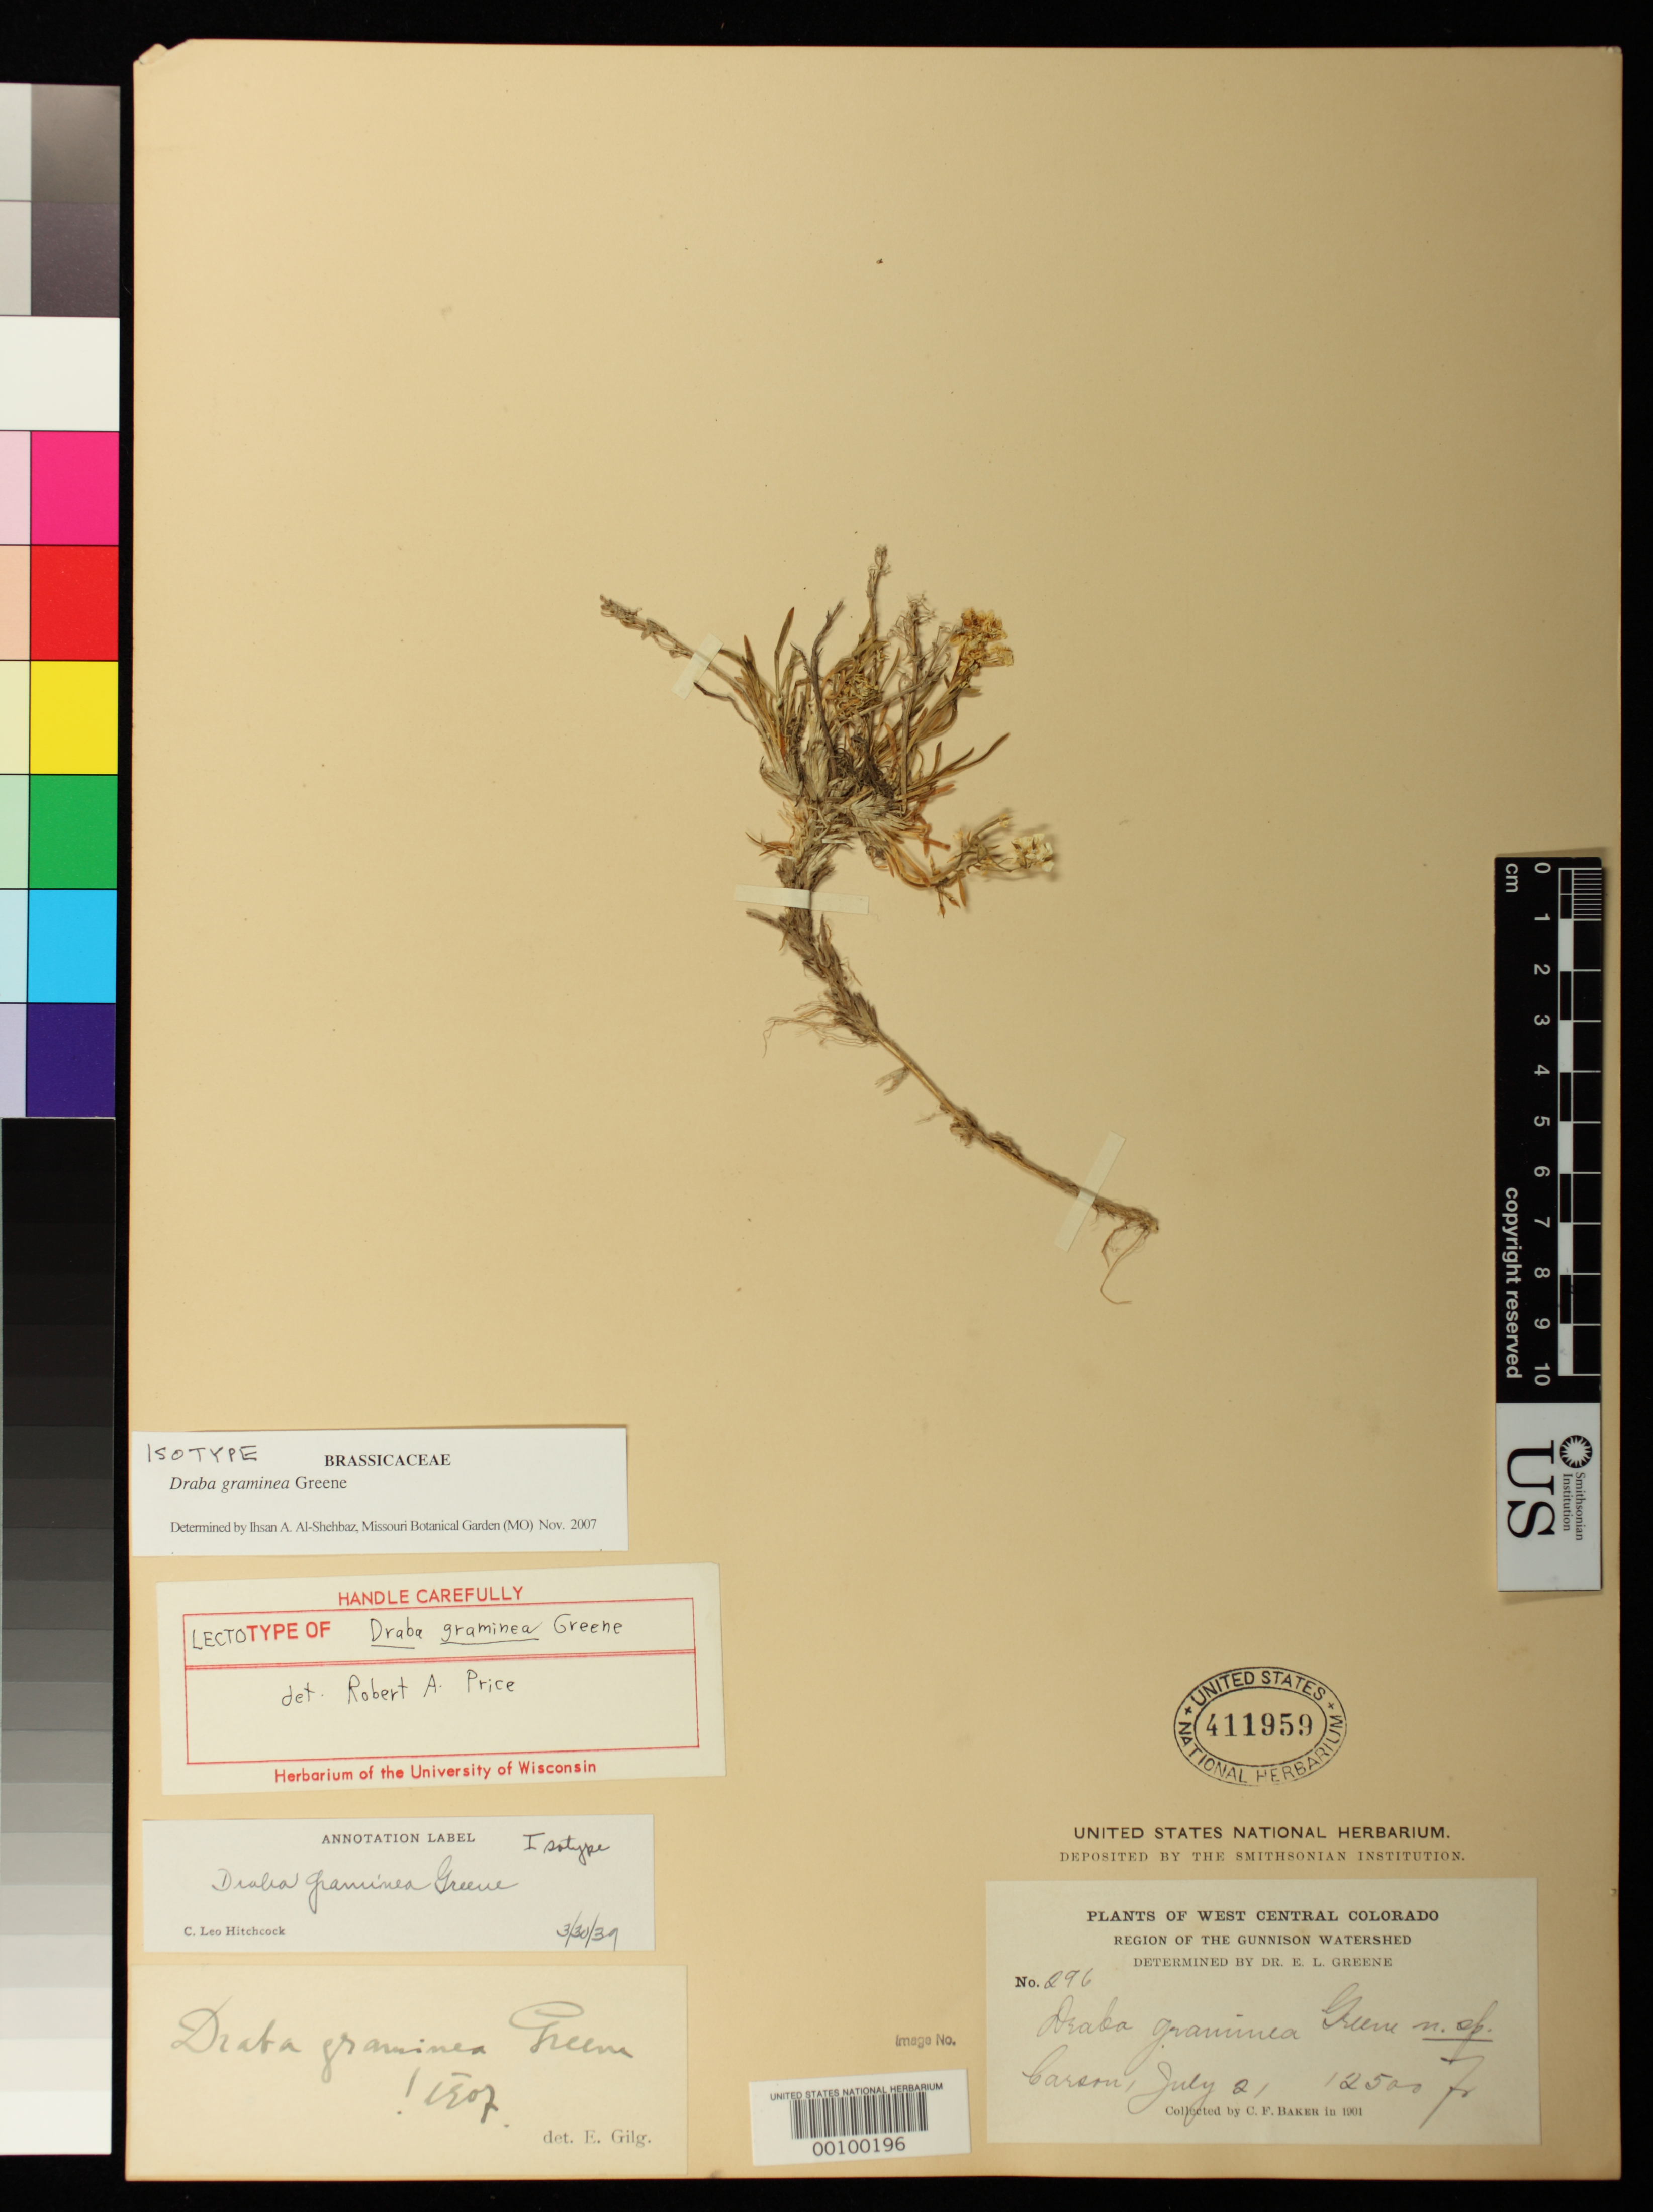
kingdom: Plantae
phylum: Tracheophyta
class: Magnoliopsida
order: Brassicales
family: Brassicaceae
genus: Draba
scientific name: Draba graminea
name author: Greene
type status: Isotype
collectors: C. F. Baker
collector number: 296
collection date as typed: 21 Jul 1901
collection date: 1901-07-21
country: United States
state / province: Colorado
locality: Carson, Gunnison Watershed region.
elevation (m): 3810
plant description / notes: Specimen annotated as "lectotype" by R.A. Price (undated), as "isotype" by I.A. Al-Shehbaz (2007).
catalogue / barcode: US 411959